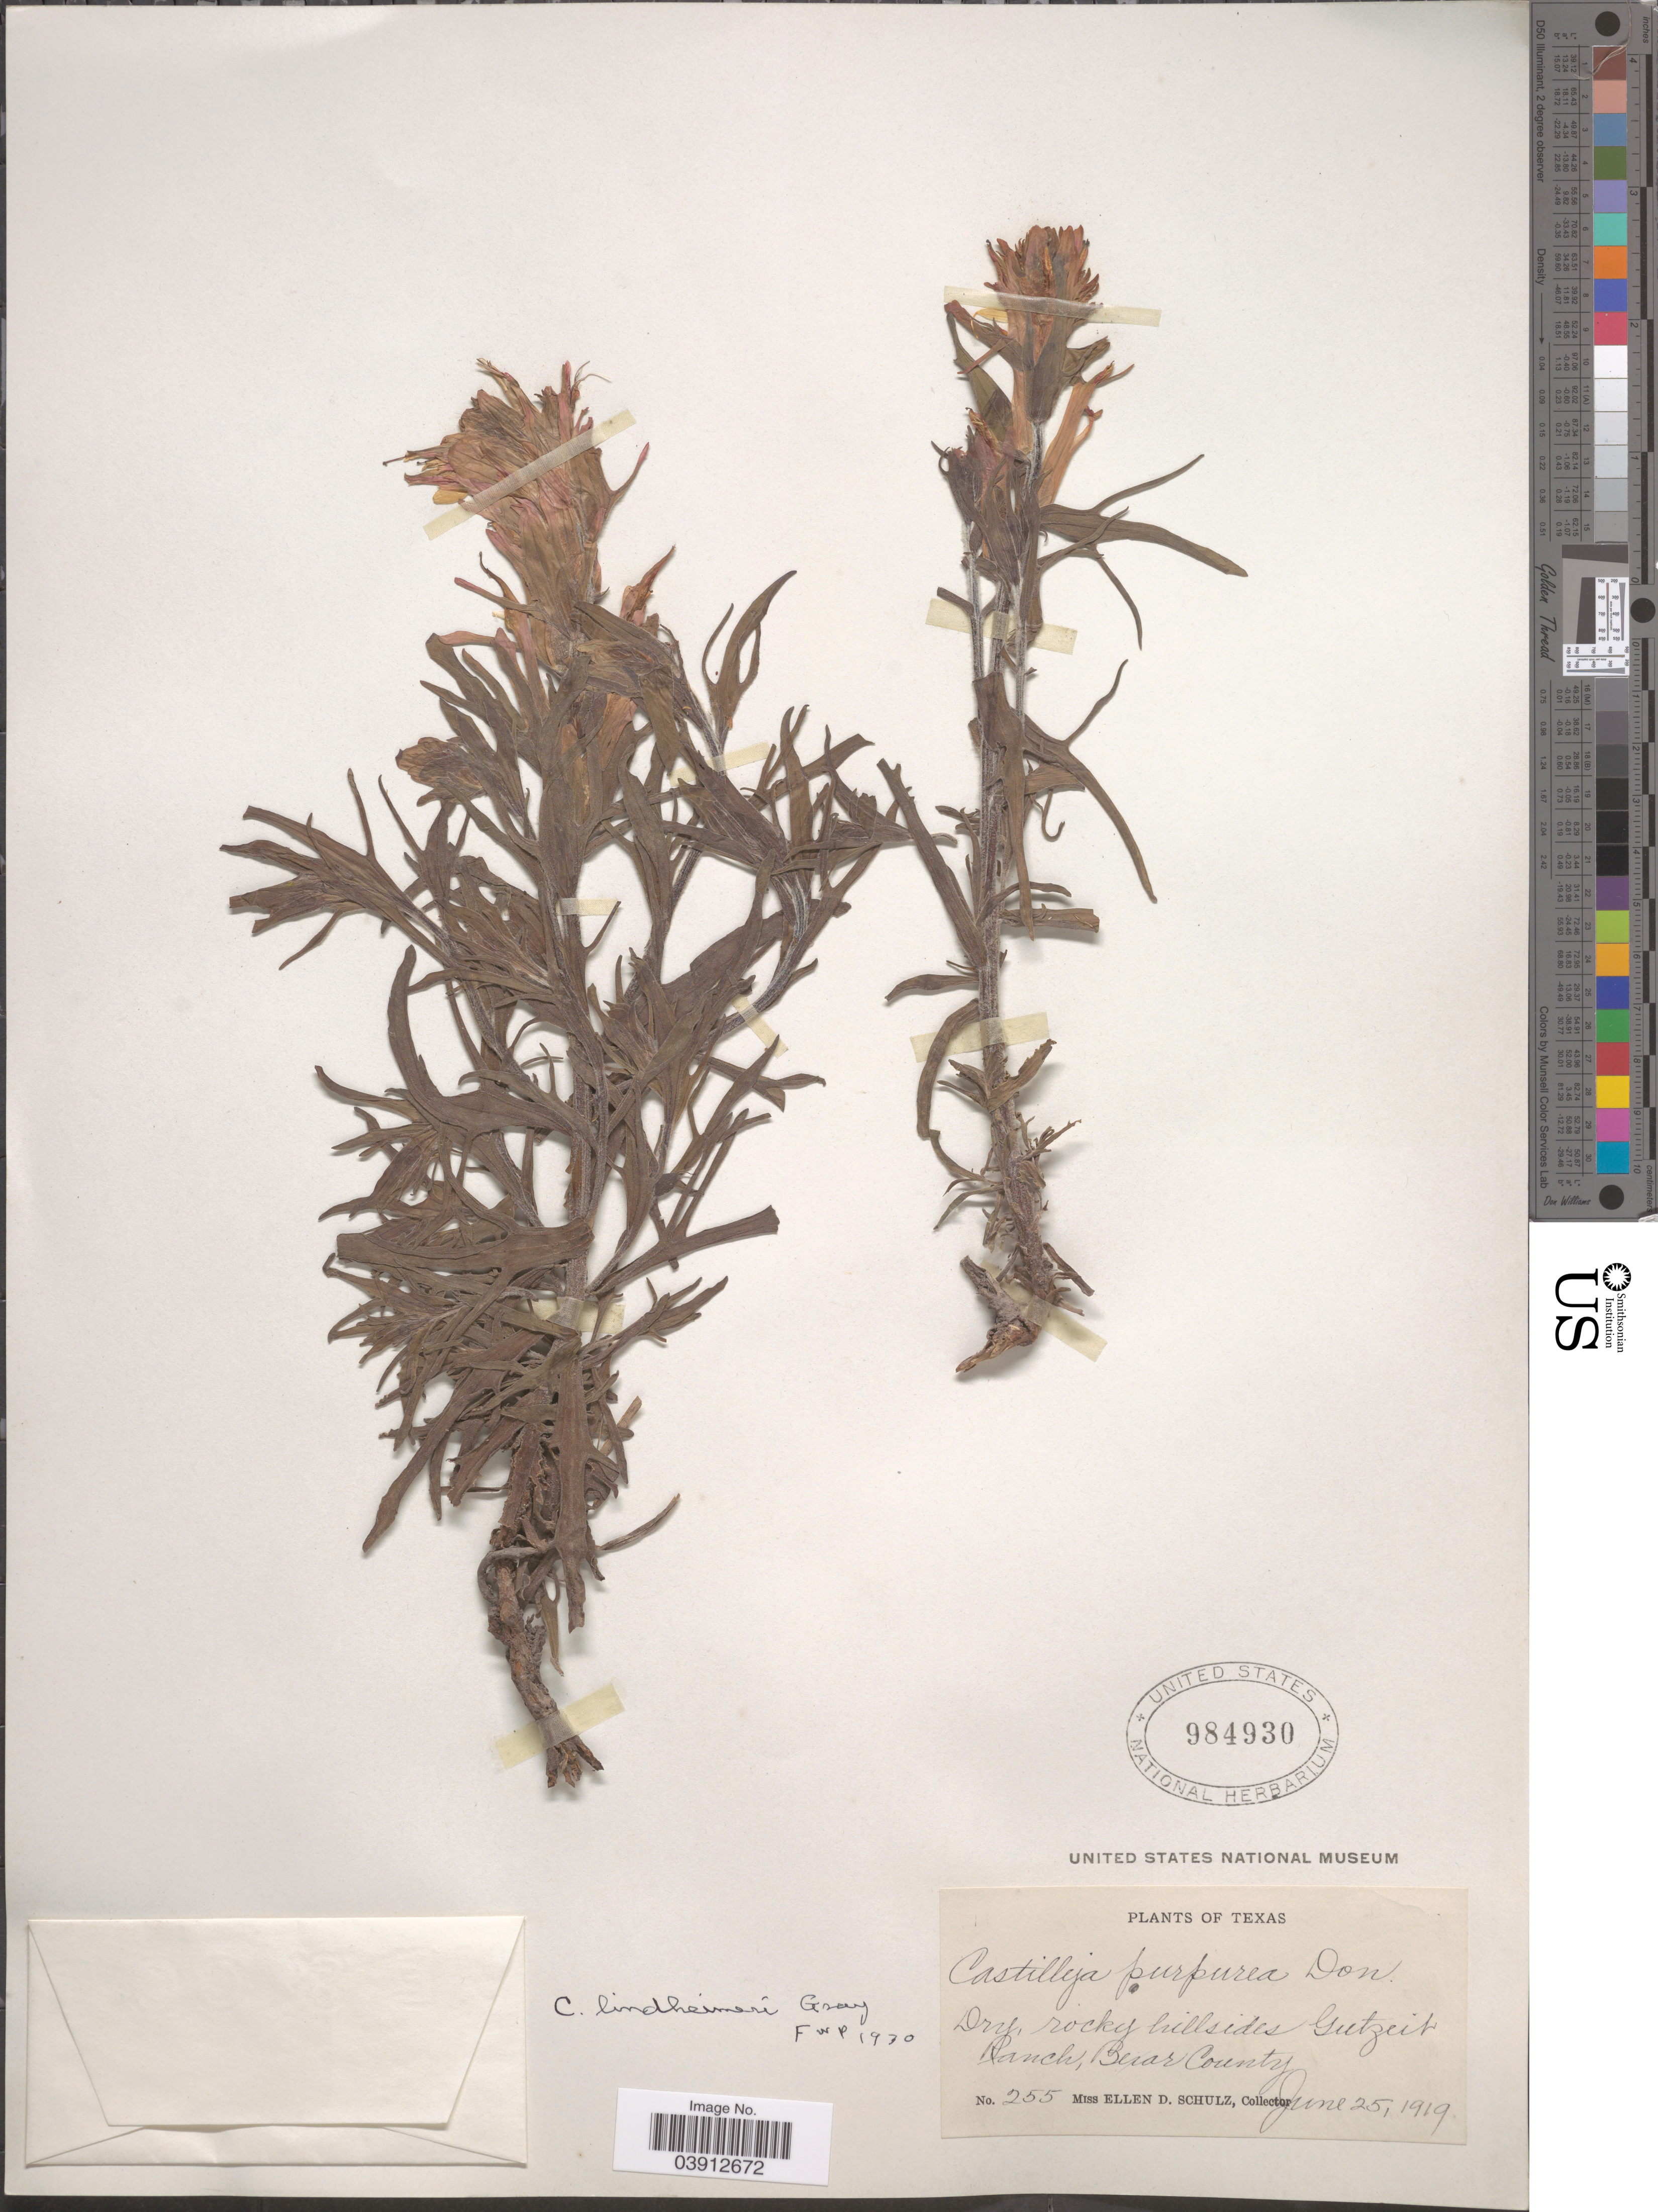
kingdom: Plantae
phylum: Tracheophyta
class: Magnoliopsida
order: Lamiales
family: Orobanchaceae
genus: Castilleja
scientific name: Castilleja lindheimeri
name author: A. Gray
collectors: E. D. Schulz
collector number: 255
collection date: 1919-06-25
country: United States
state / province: Texas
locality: Dry, rocky hillsides Gutzeit Ranch, Bexar County.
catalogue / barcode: US 984930